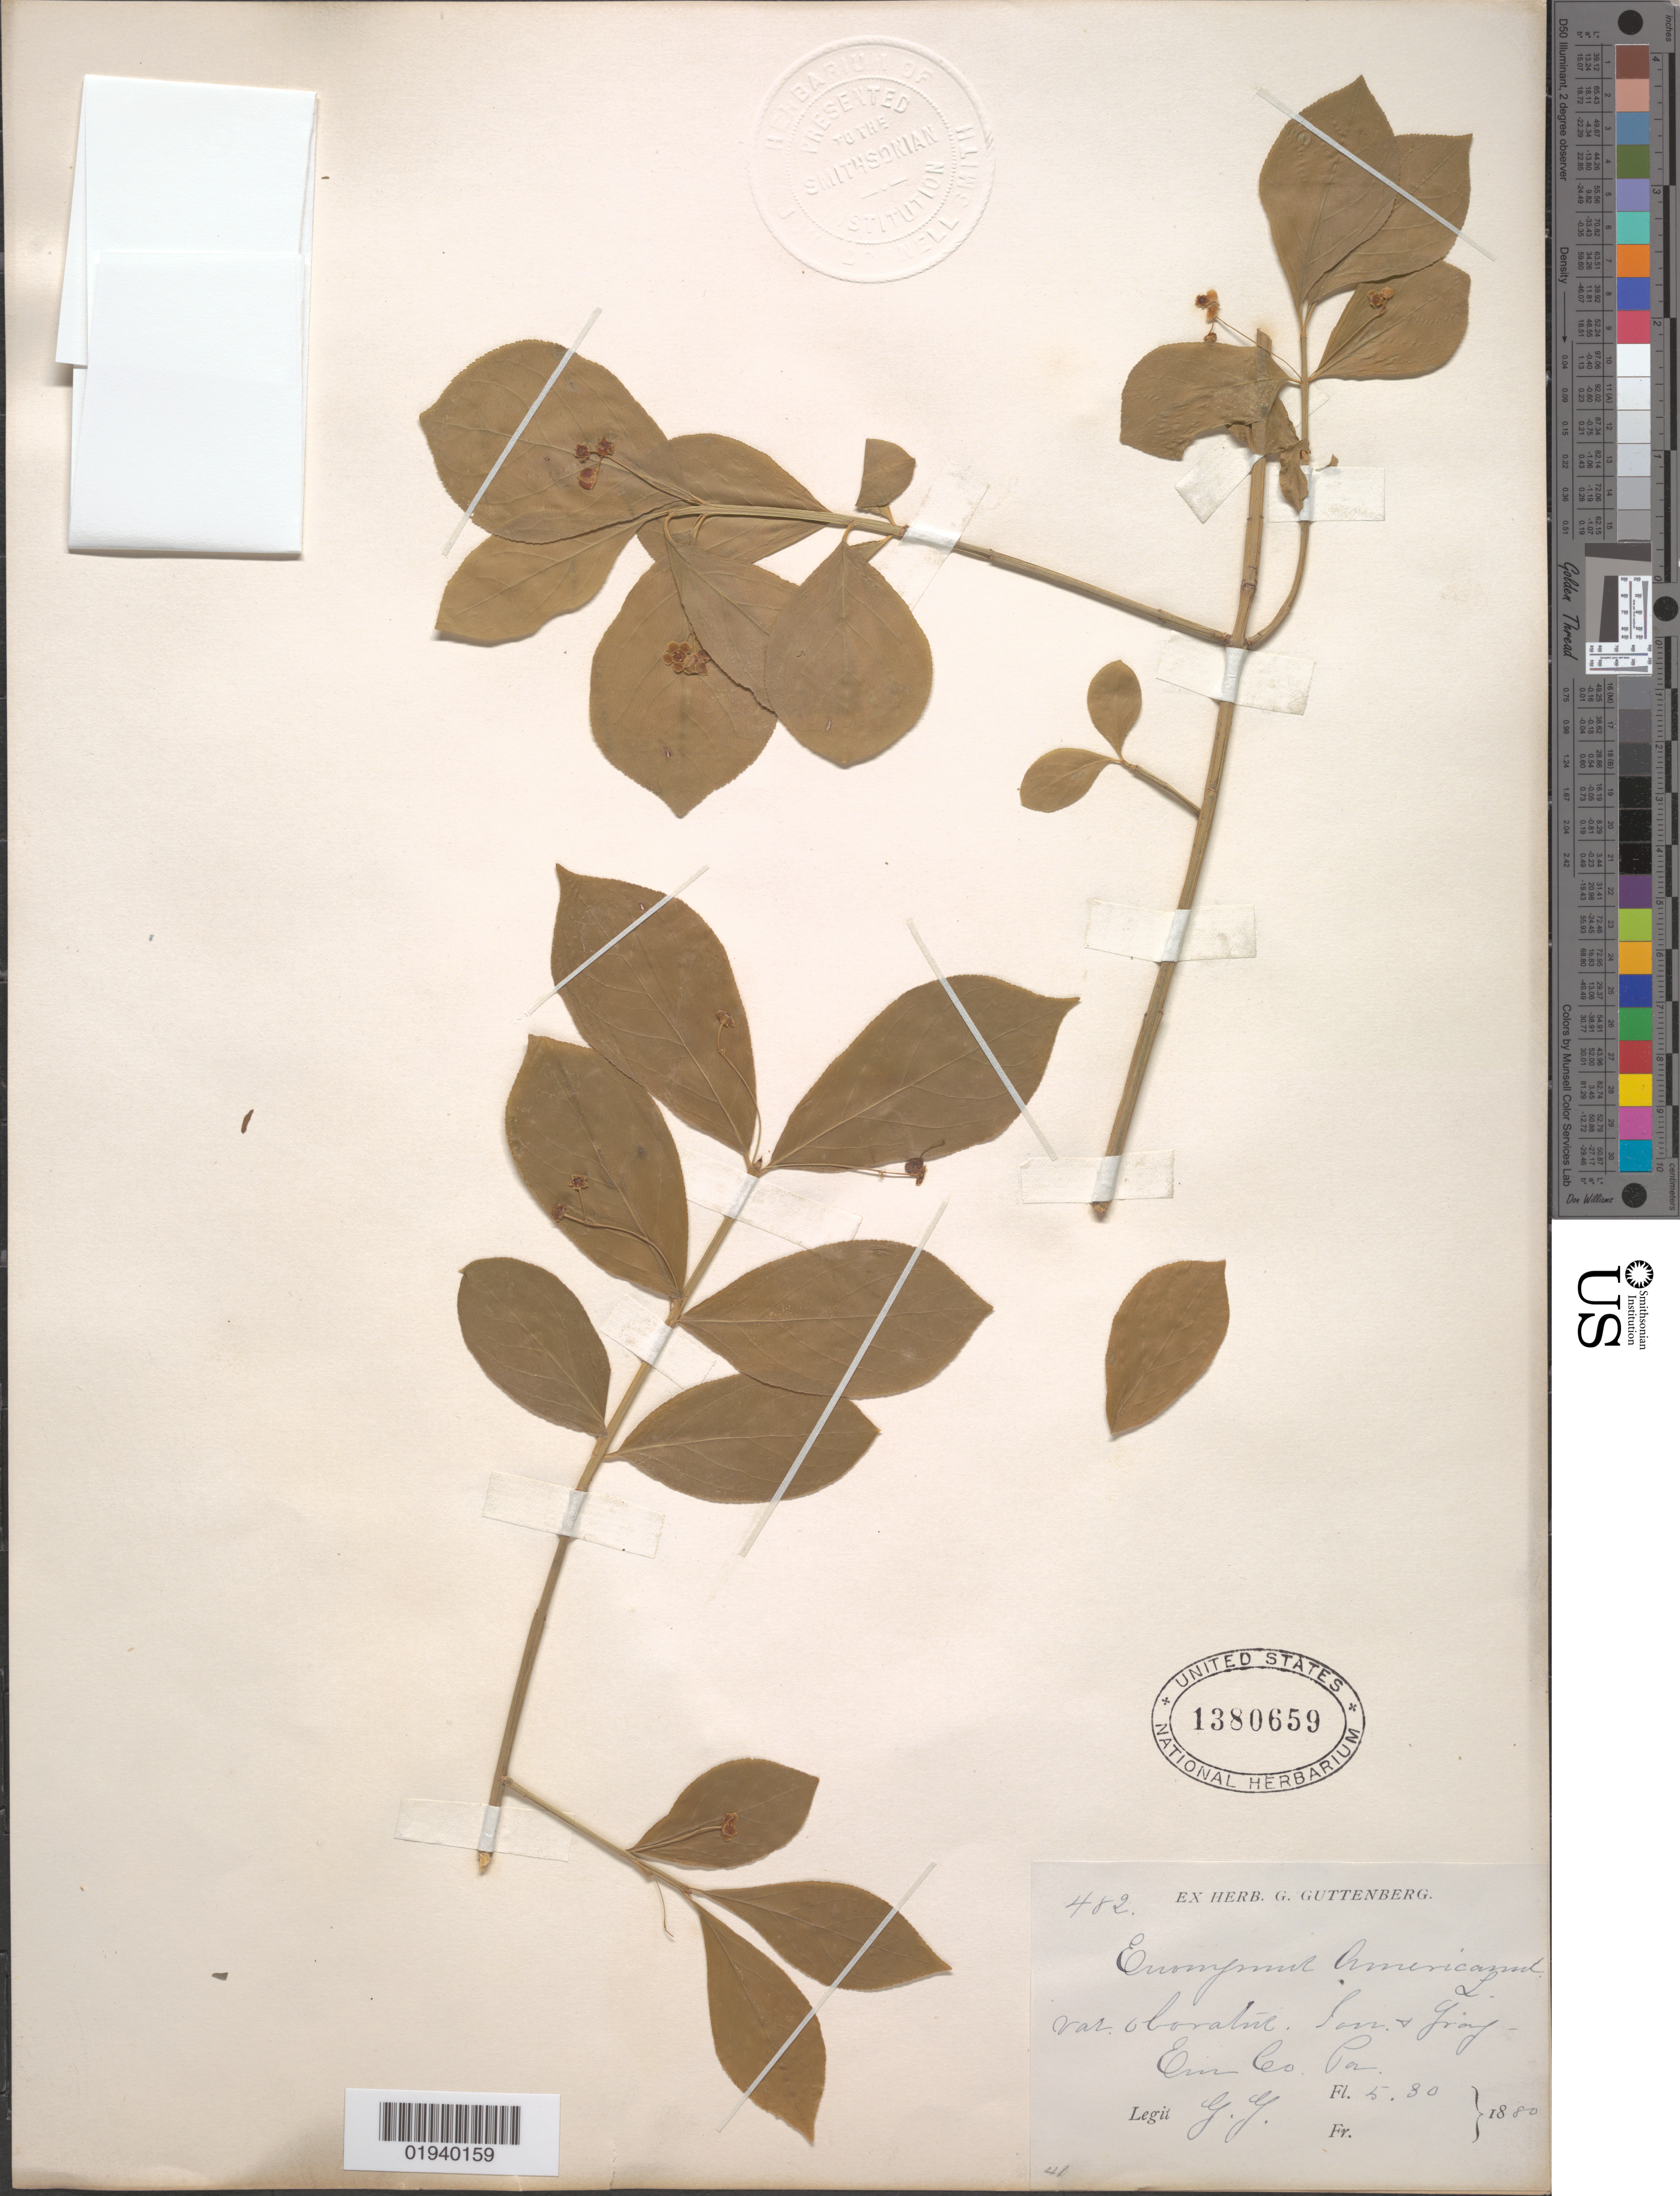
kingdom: Plantae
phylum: Tracheophyta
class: Magnoliopsida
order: Celastrales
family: Celastraceae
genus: Euonymus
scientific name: Euonymus americanus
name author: L.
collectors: G. Guttenberg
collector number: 482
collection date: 1880-05-30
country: United States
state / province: Pennsylvania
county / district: Erie County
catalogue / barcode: US 1380659